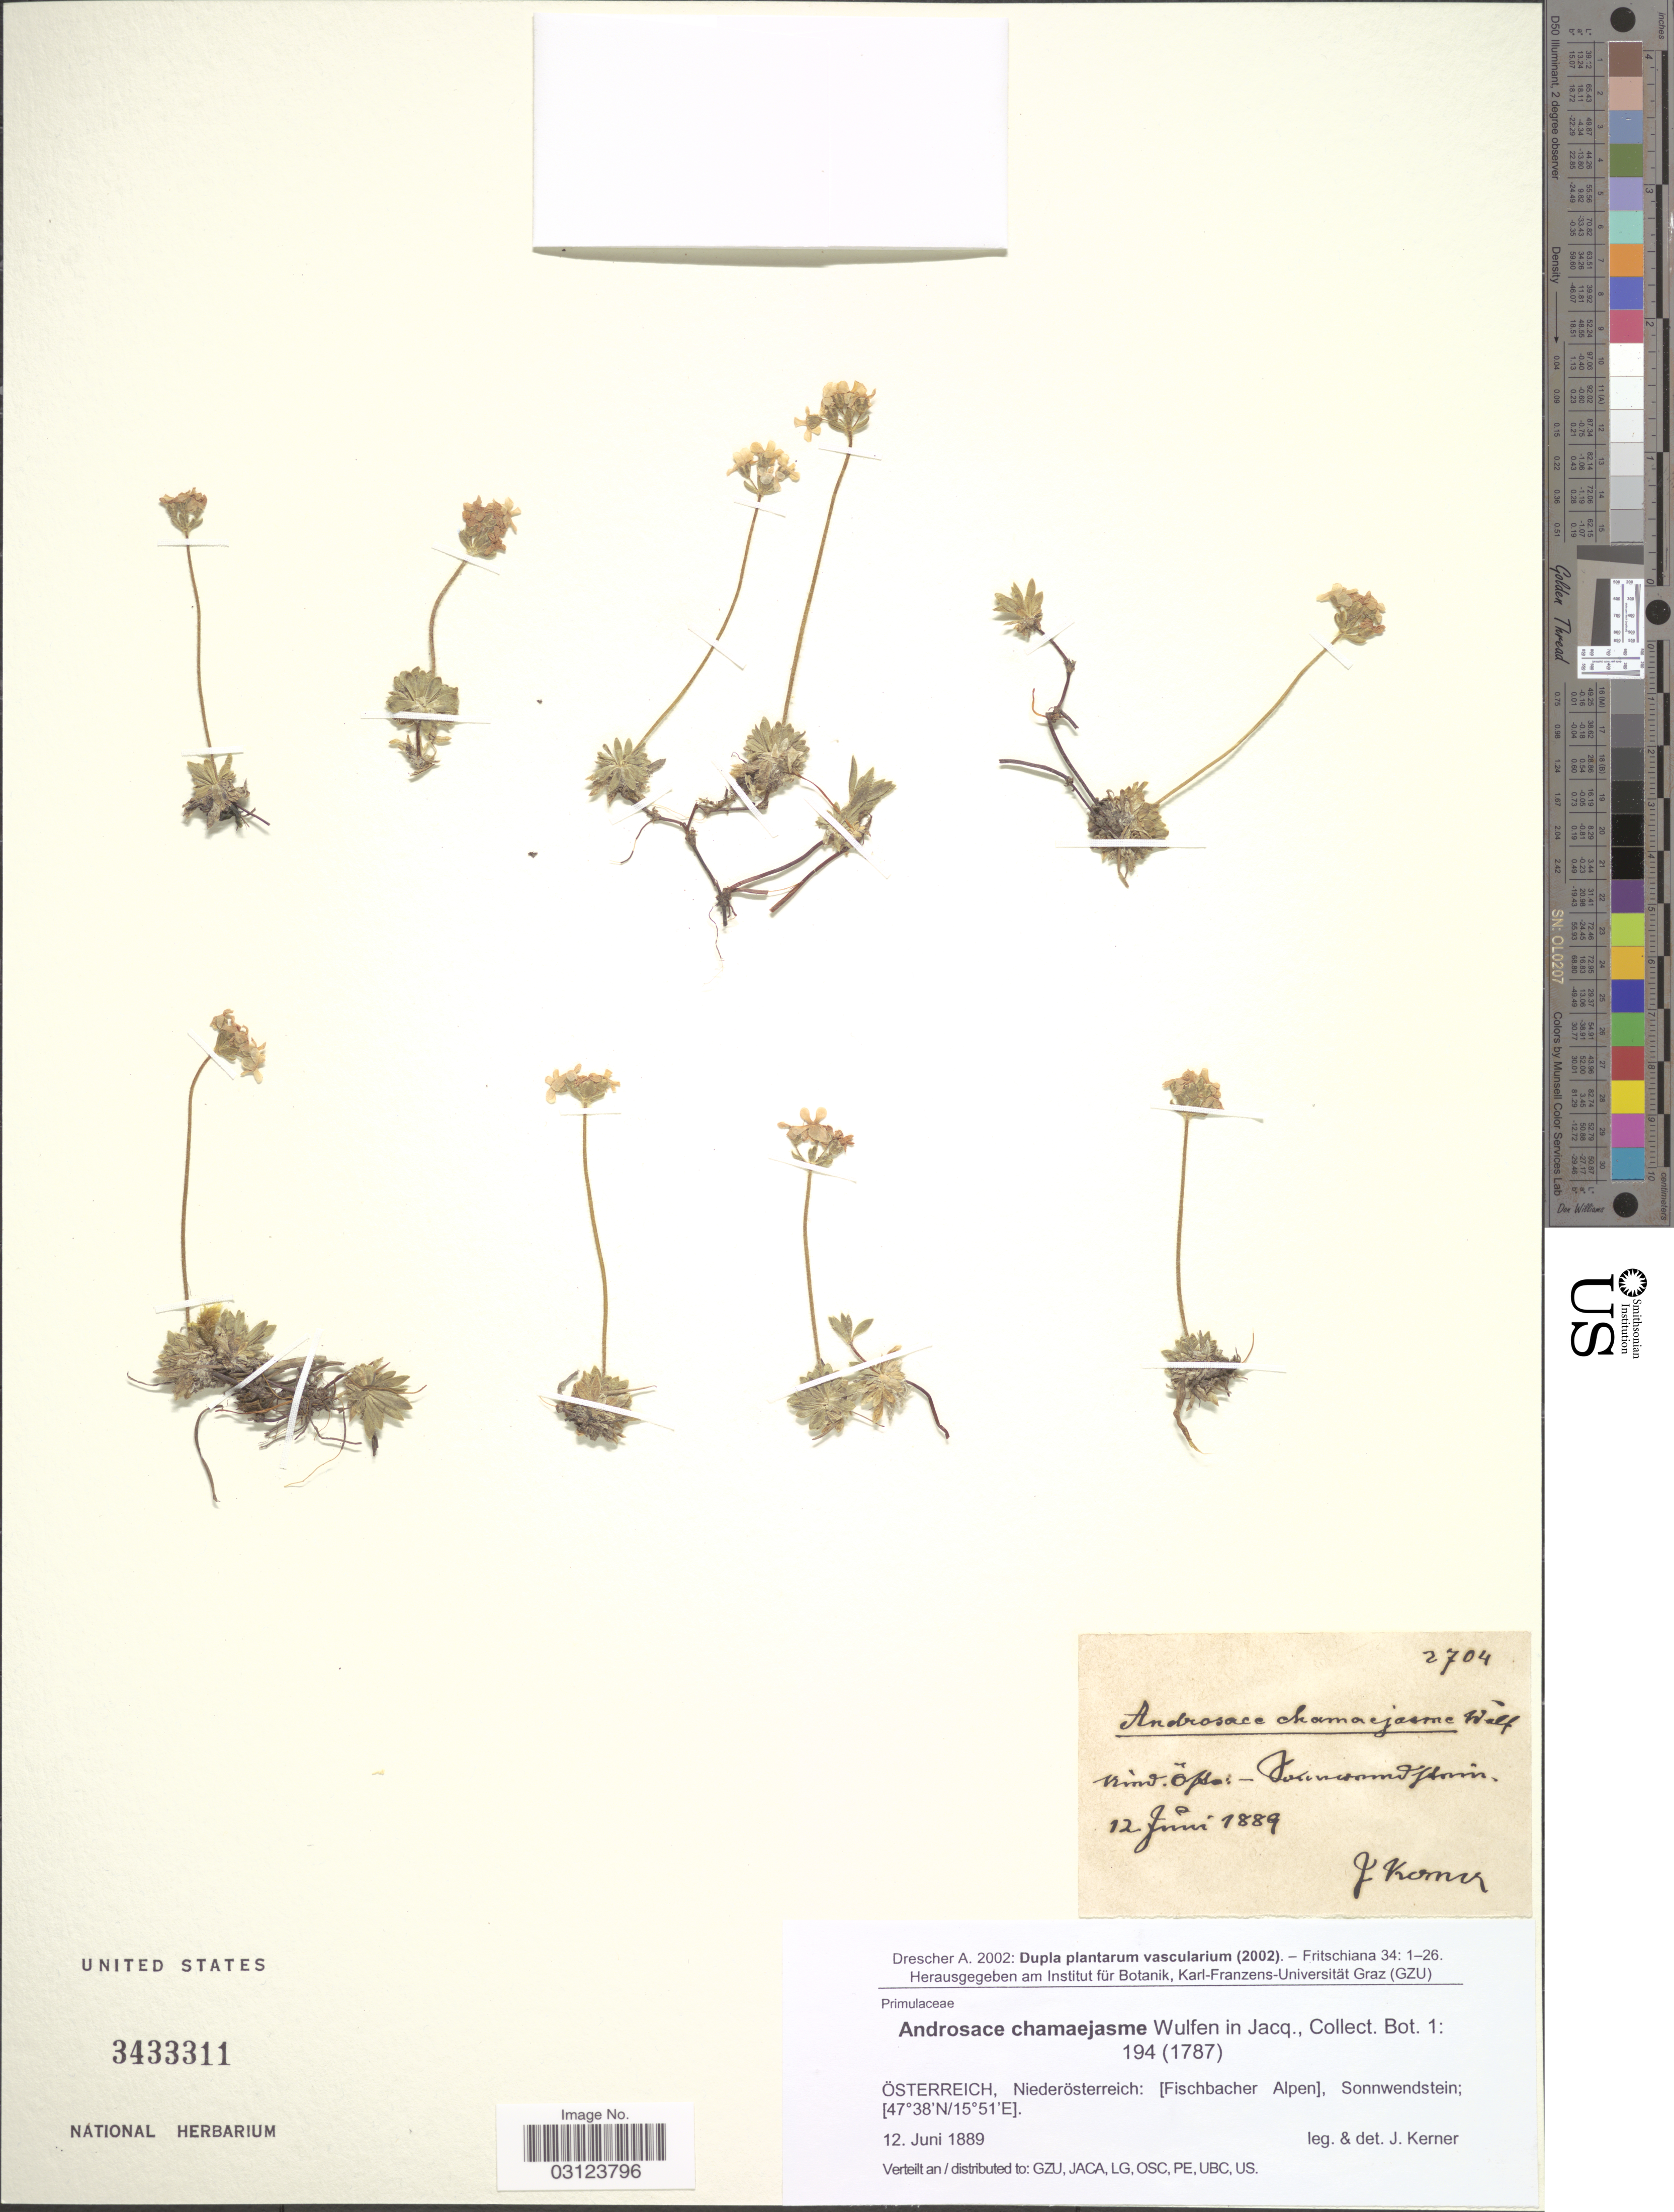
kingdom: Plantae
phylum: Tracheophyta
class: Magnoliopsida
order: Ericales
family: Primulaceae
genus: Androsace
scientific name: Androsace chamaejasme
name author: Wulfen ex Host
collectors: J. Kerner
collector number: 2704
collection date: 1889-06-12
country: Austria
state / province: Niederosterreich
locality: [Fischbacher Alpen], Sonnwendstein.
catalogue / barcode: US 3433311